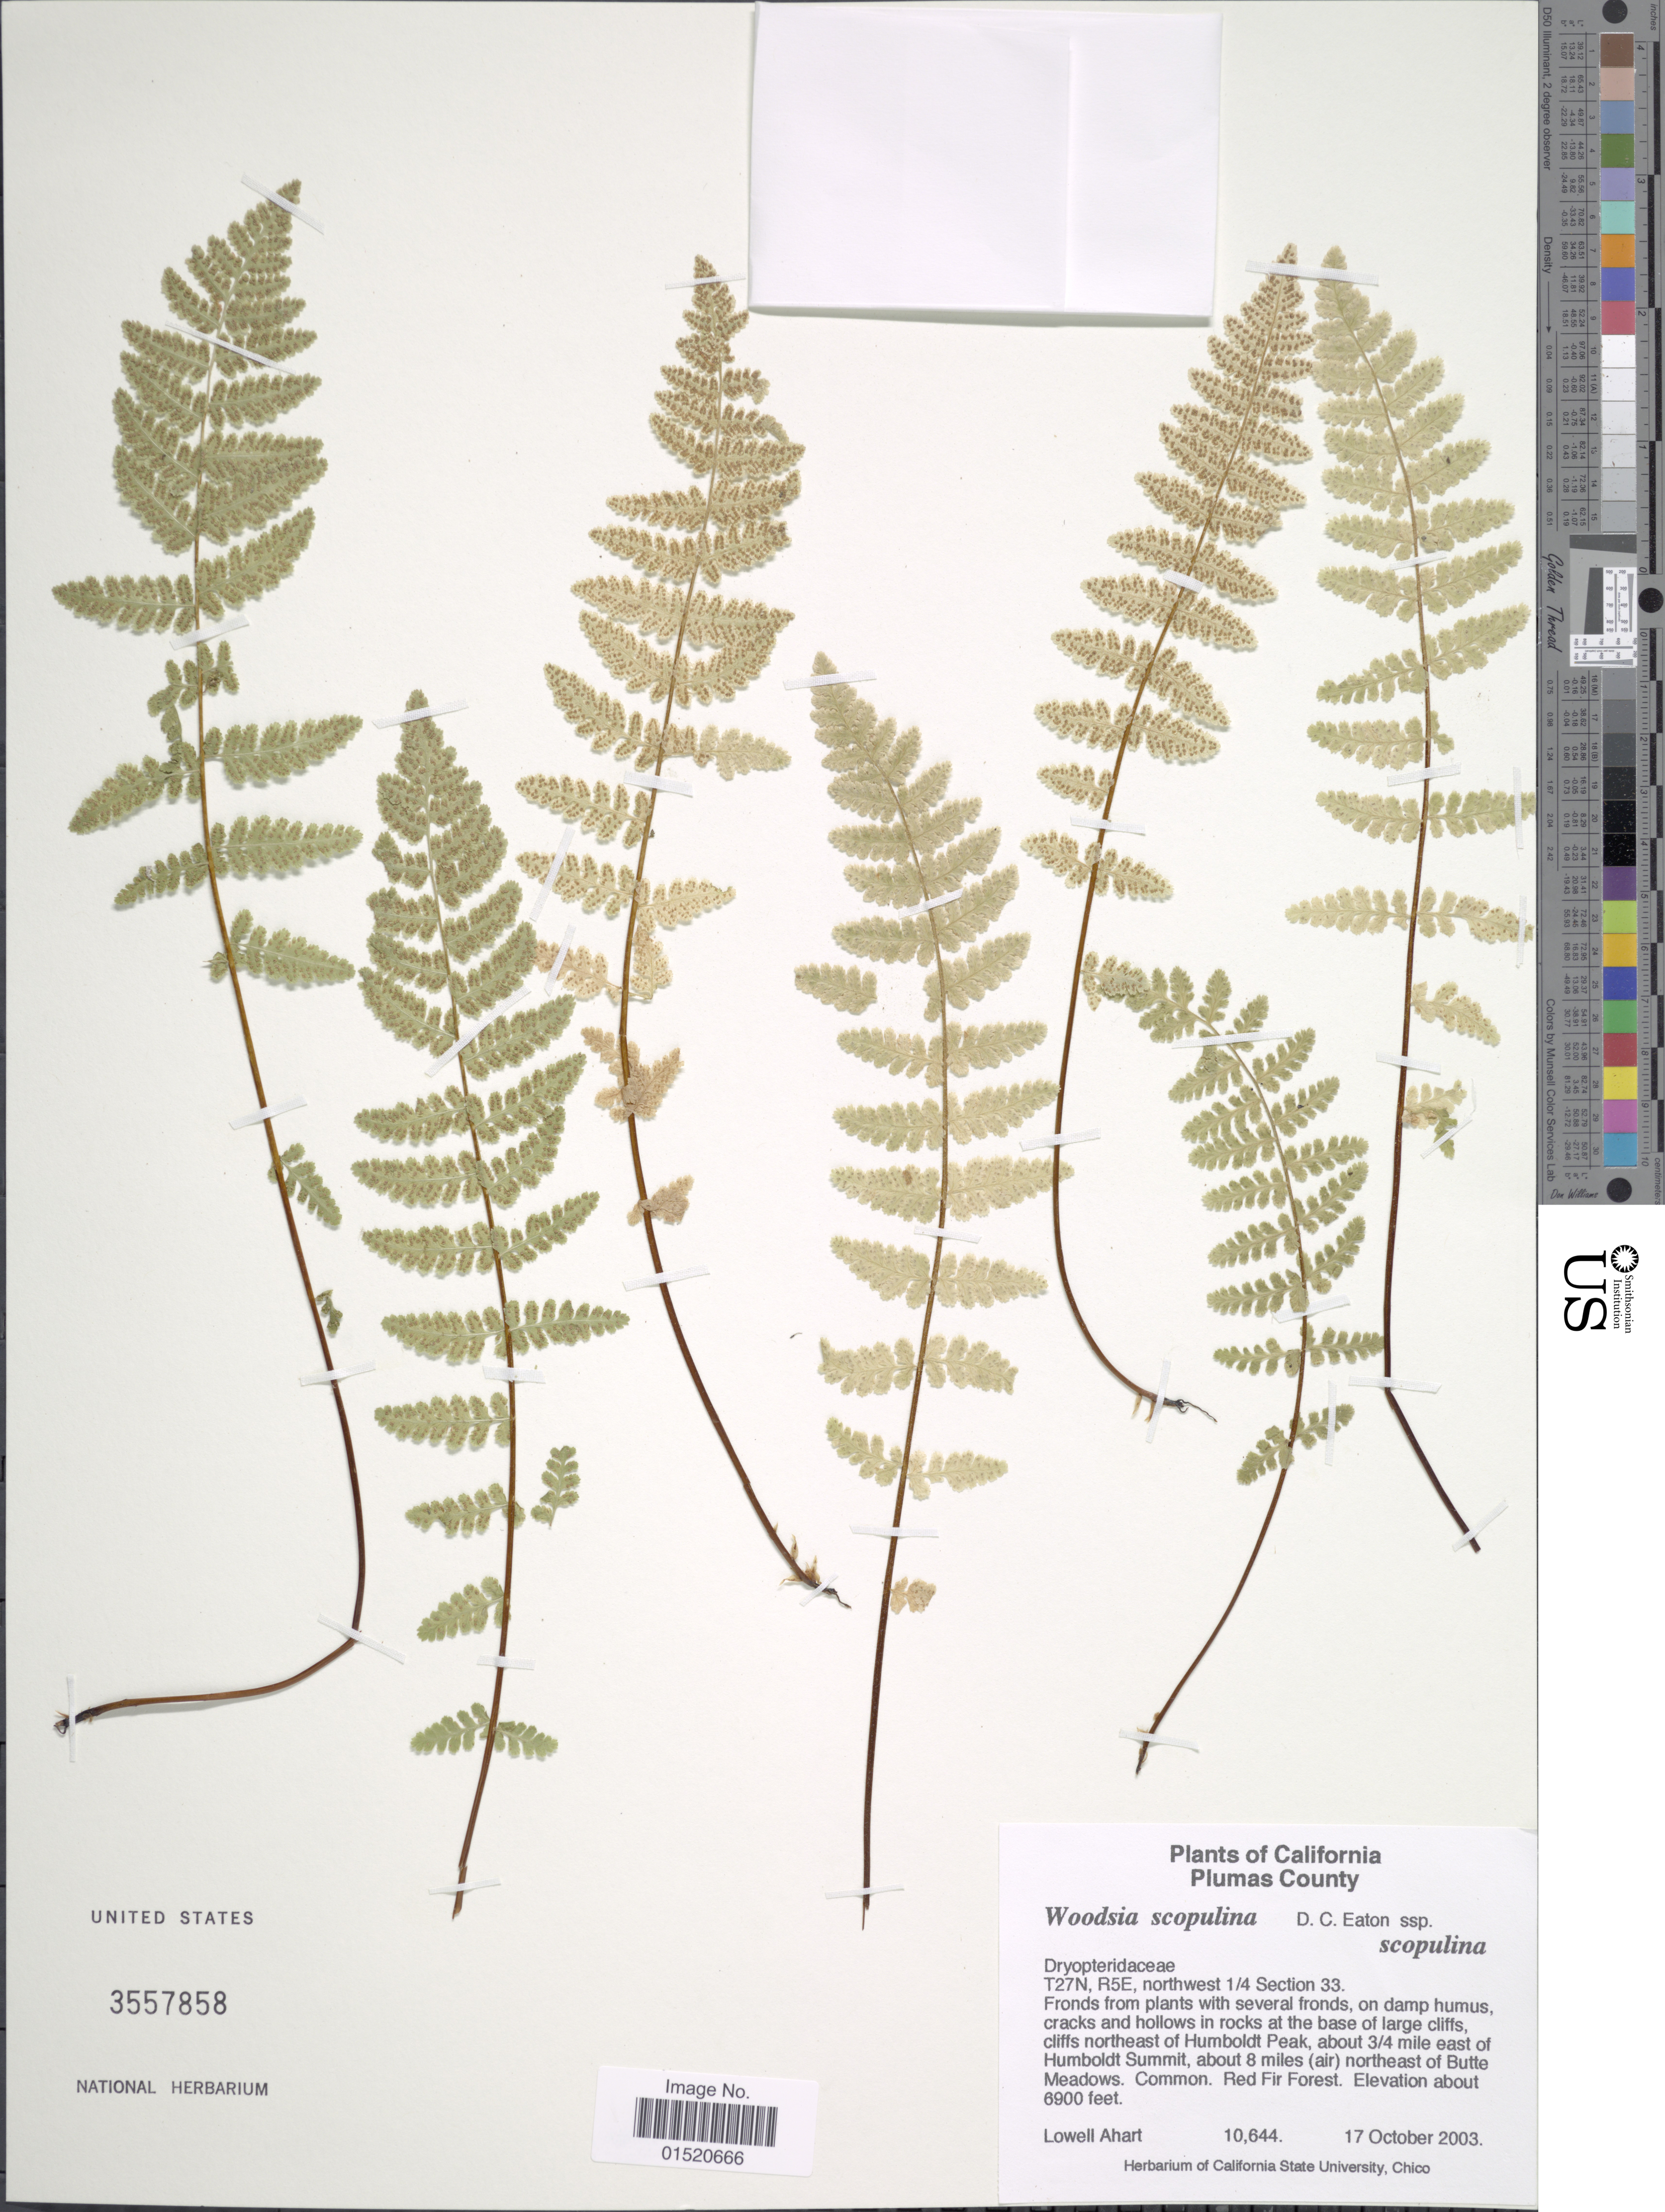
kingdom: Plantae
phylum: Tracheophyta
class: Polypodiopsida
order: Polypodiales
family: Woodsiaceae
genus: Woodsia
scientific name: Woodsia scopulina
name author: D.C. Eaton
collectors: L. Ahart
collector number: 10644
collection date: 2003-10-17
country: United States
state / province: California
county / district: Plumas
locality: Plumas County, T27N, R5E, northwest 1/4 Section 33, on damp humus cracks and hollows in rocks at the base of large cliffs, cliffs northeast of Humboldt Peak, about 3/4 mile east of Humboldt Summit, about 8 miles 9air) northeast of Butte Meadows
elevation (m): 2103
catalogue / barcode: US 3557858